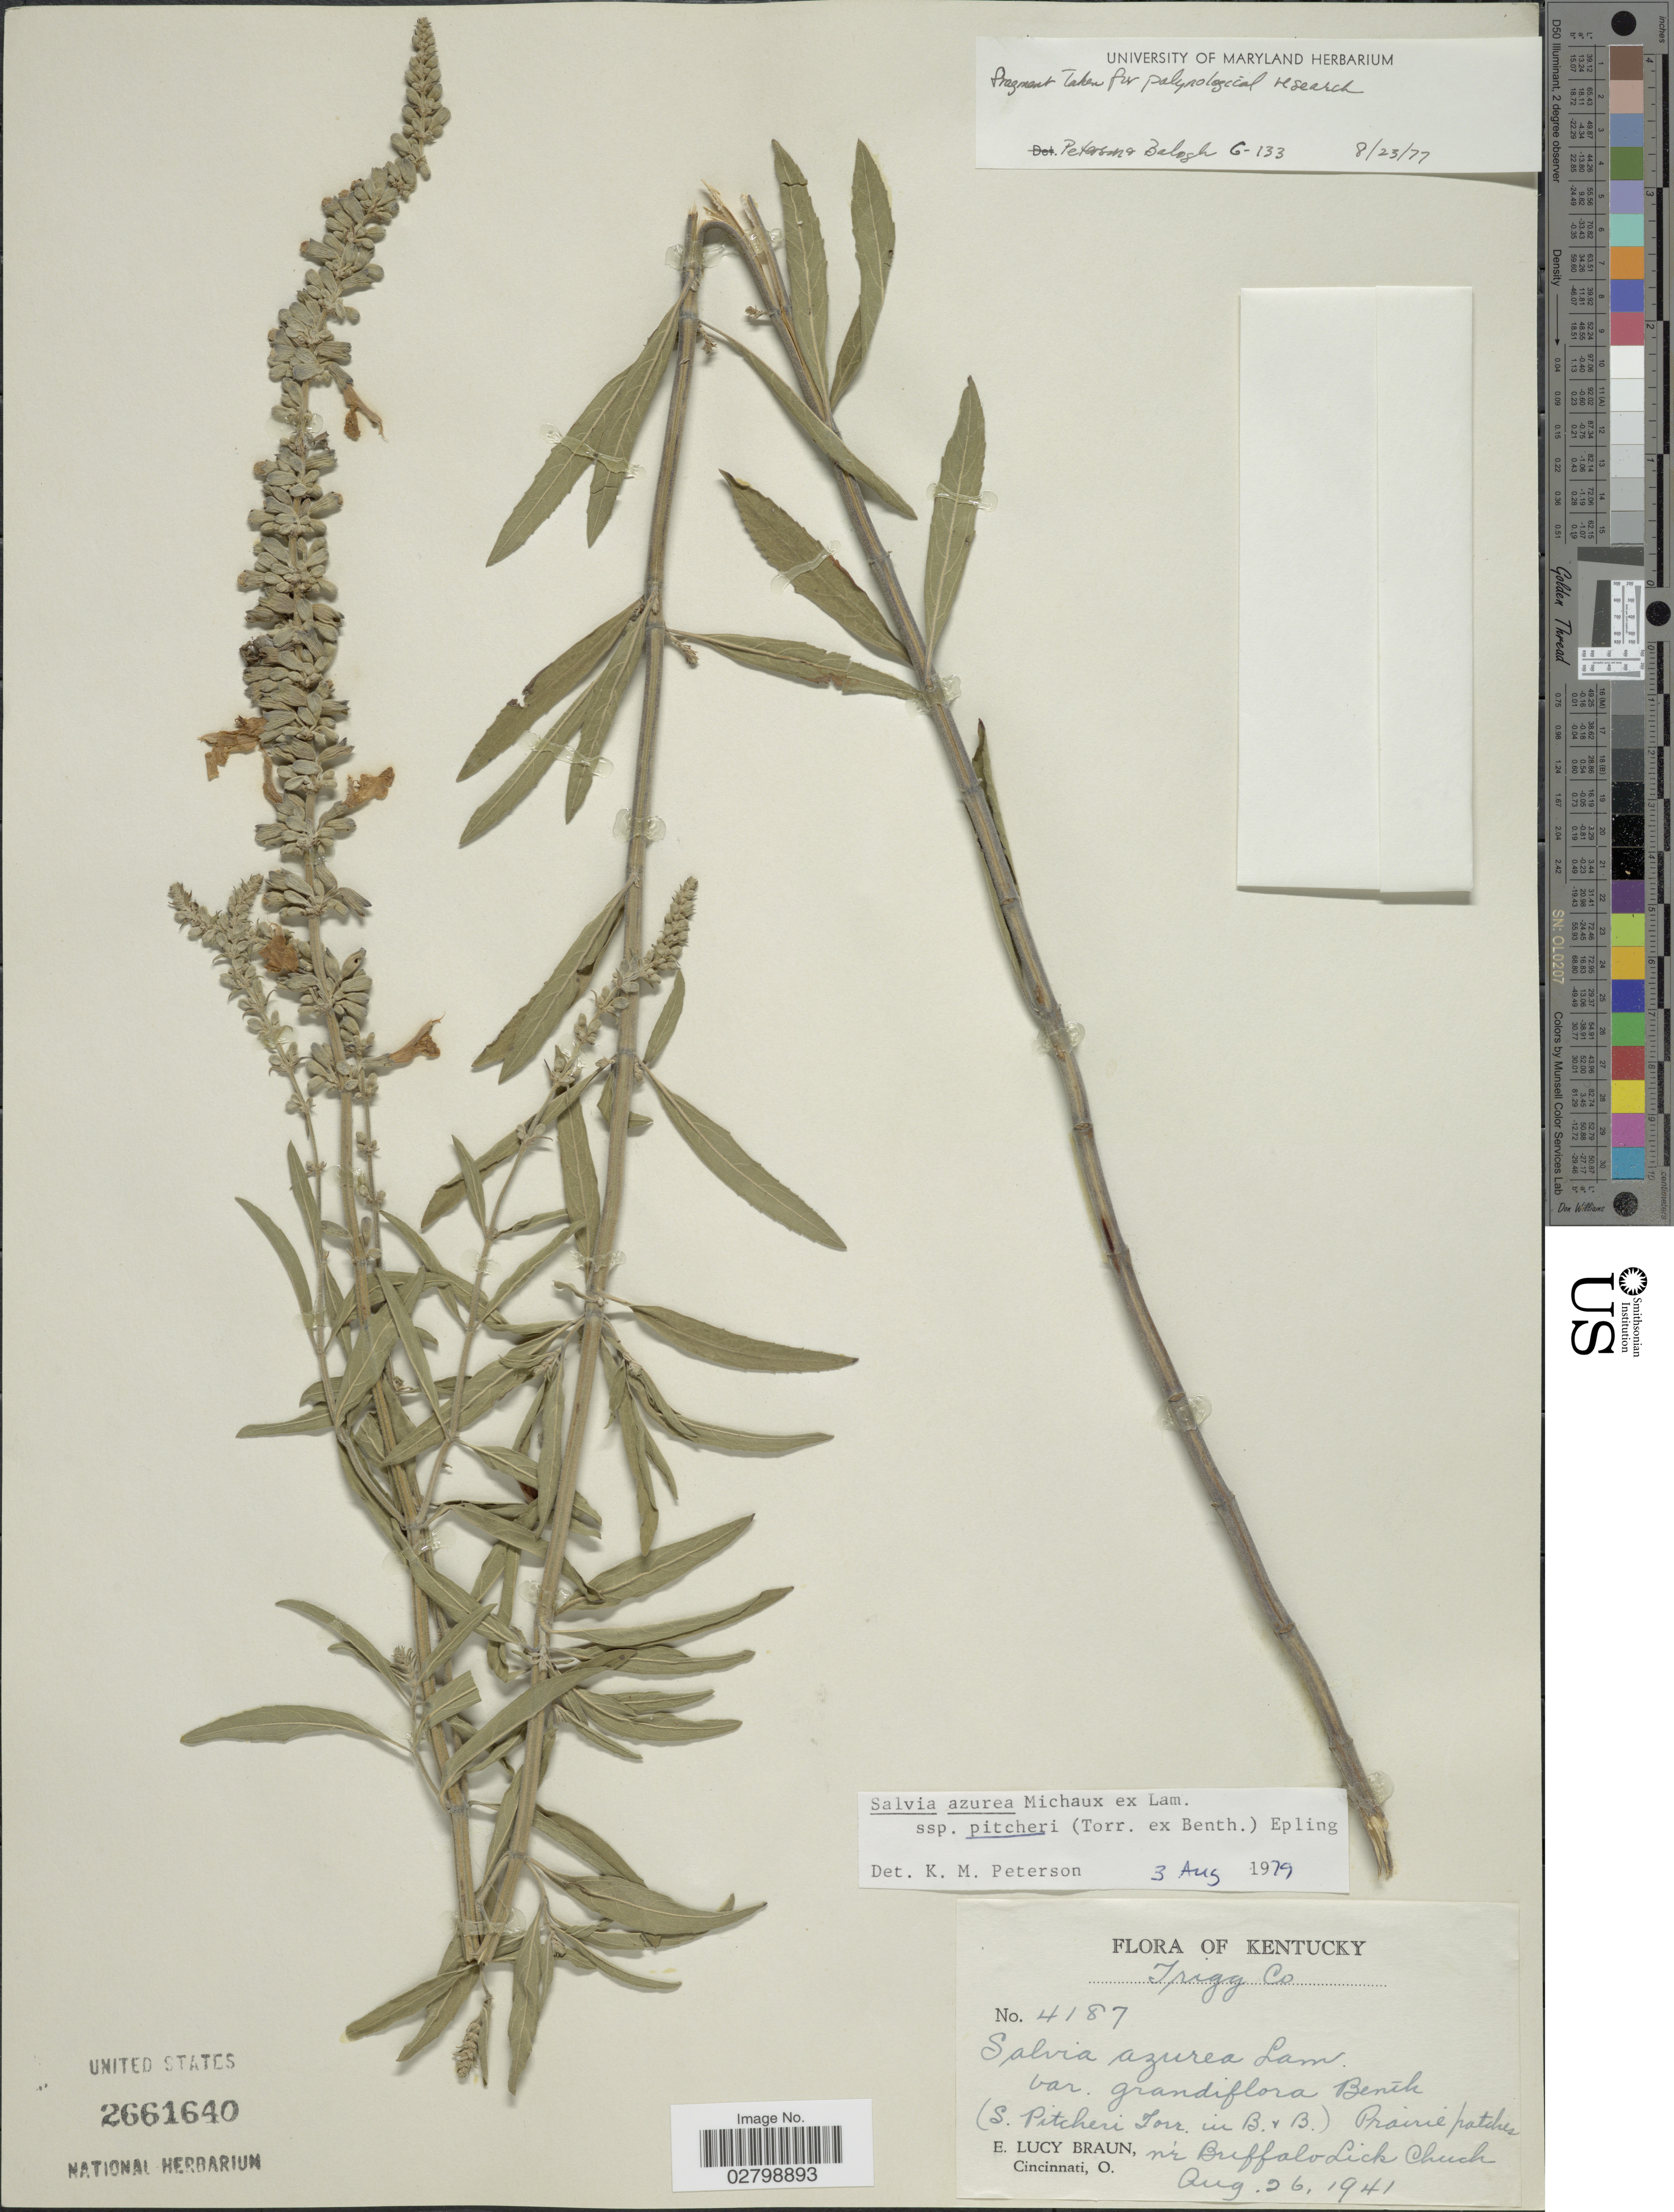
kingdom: Plantae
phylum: Tracheophyta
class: Magnoliopsida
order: Lamiales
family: Lamiaceae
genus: Salvia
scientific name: Salvia azurea subsp. pitcheri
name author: Michx. ex Lam.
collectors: E. L. Braun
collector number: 4187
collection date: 1941-08-26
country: United States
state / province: Kentucky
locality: Trigg Co. Prairie patches nr Buffalo Lick Chuch.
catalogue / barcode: US 2661640